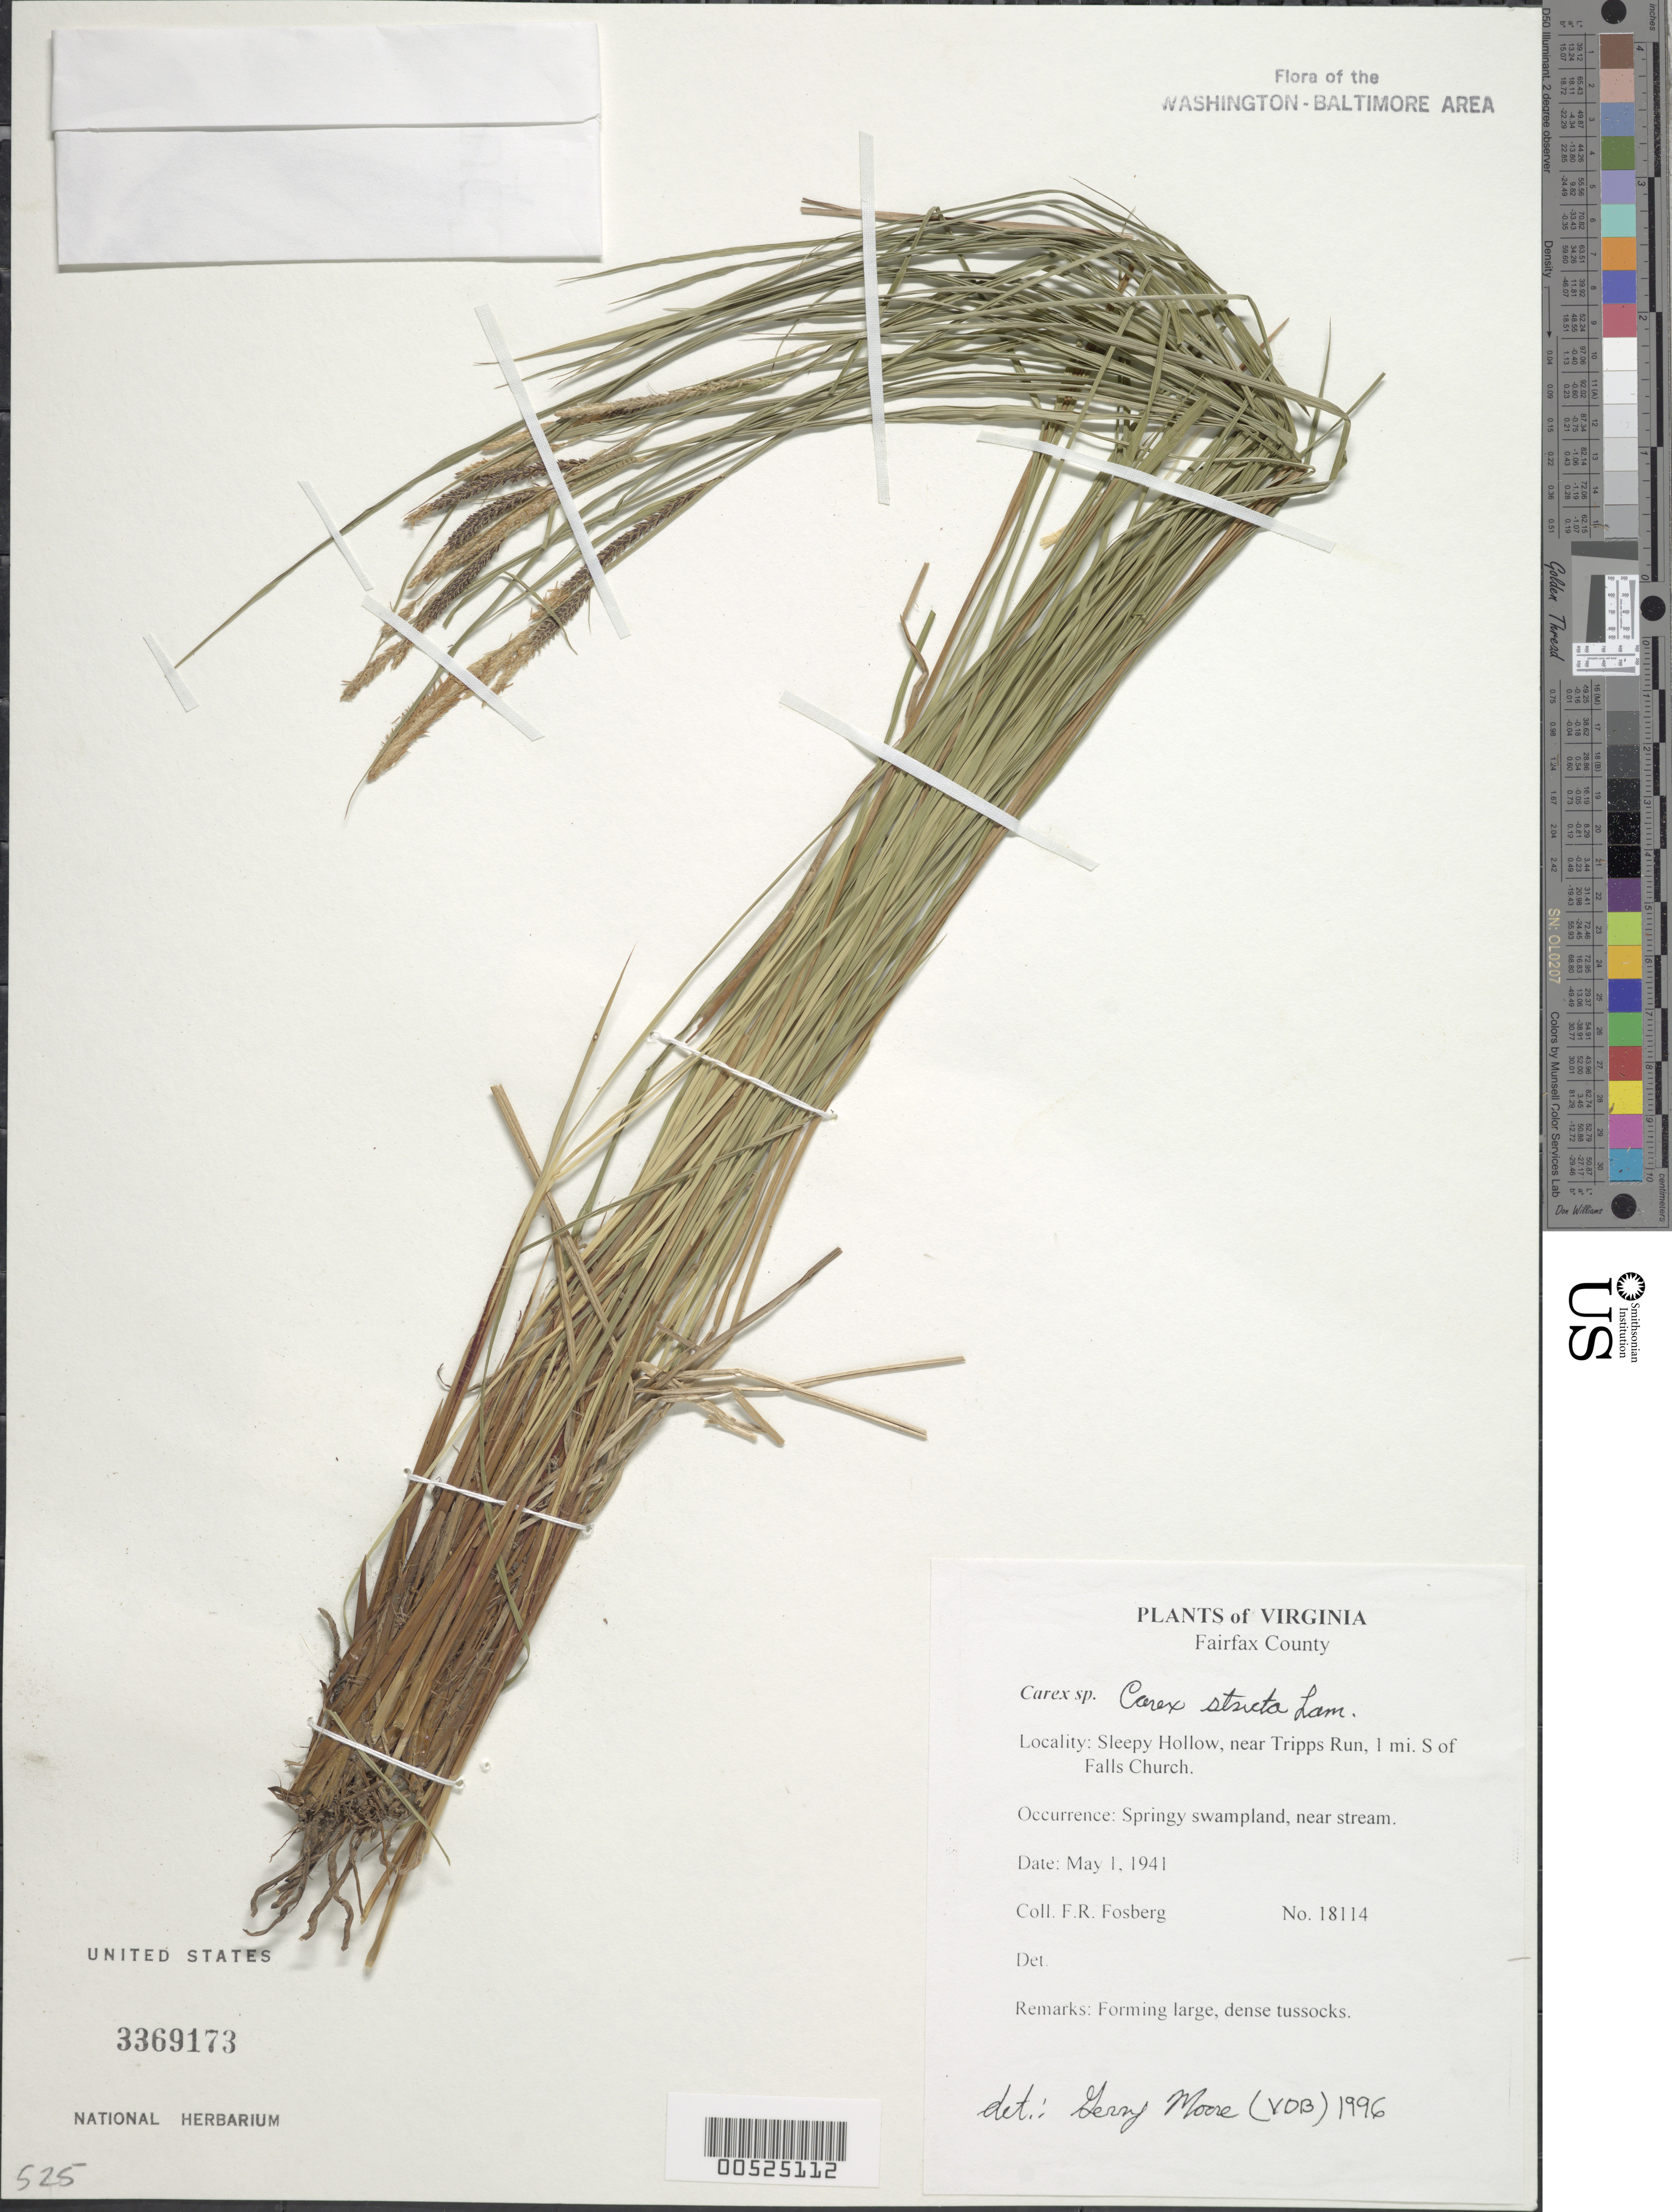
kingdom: Plantae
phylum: Tracheophyta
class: Liliopsida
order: Poales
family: Cyperaceae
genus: Carex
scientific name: Carex stricta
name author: Lam.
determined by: Moore, G., (VDB), Vanderbilt University Herbarium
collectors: F. R. Fosberg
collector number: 18114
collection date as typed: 01 May 1941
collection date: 1941-05-01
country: United States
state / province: Virginia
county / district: Fairfax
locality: Sleepy Hollow, near Tripps Run, 1 mi. S of Falls Church.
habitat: Springy swampland, near stream.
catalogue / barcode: US 3369173